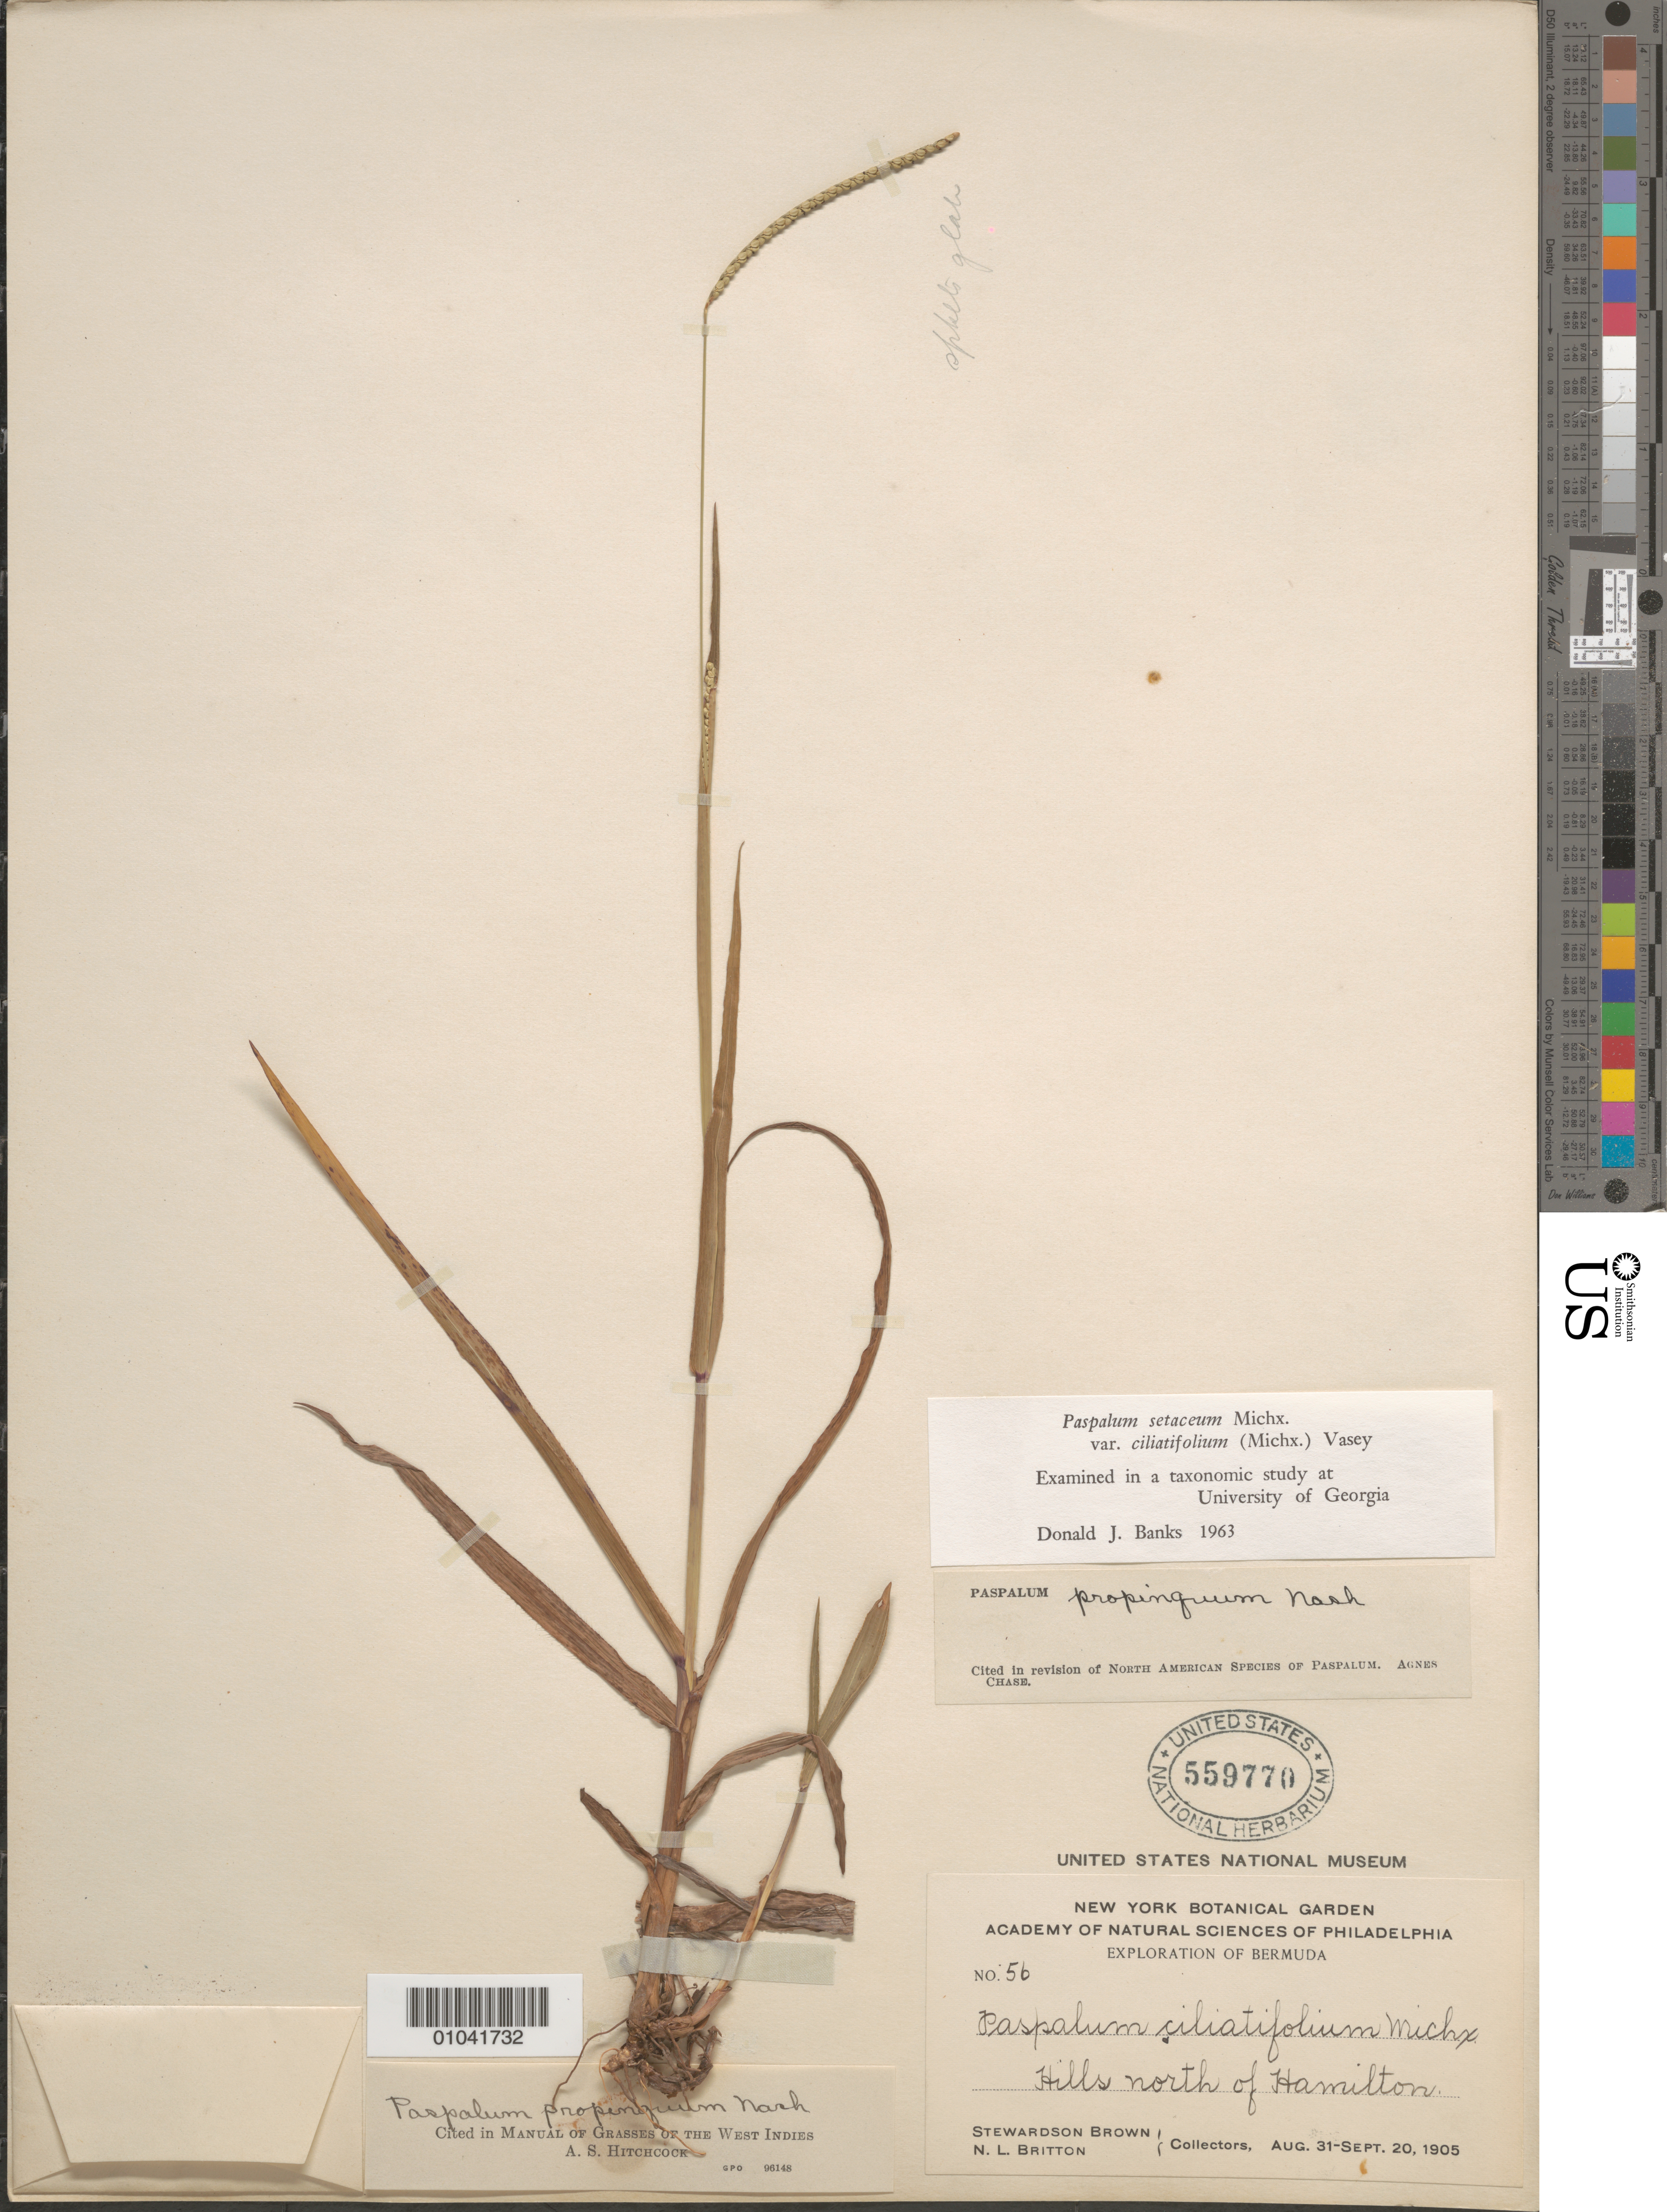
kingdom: Plantae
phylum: Tracheophyta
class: Liliopsida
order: Poales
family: Poaceae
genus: Paspalum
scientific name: Paspalum setaceum var. ciliatifolium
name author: (Michx.) Vasey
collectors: S. Brown & N. Britton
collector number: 56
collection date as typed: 31 Aug 1905 to 20 Sep 1905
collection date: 1905-08-31/1905-09-20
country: Bermuda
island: Bermuda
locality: Hills N of Hamilton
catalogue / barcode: US 559770